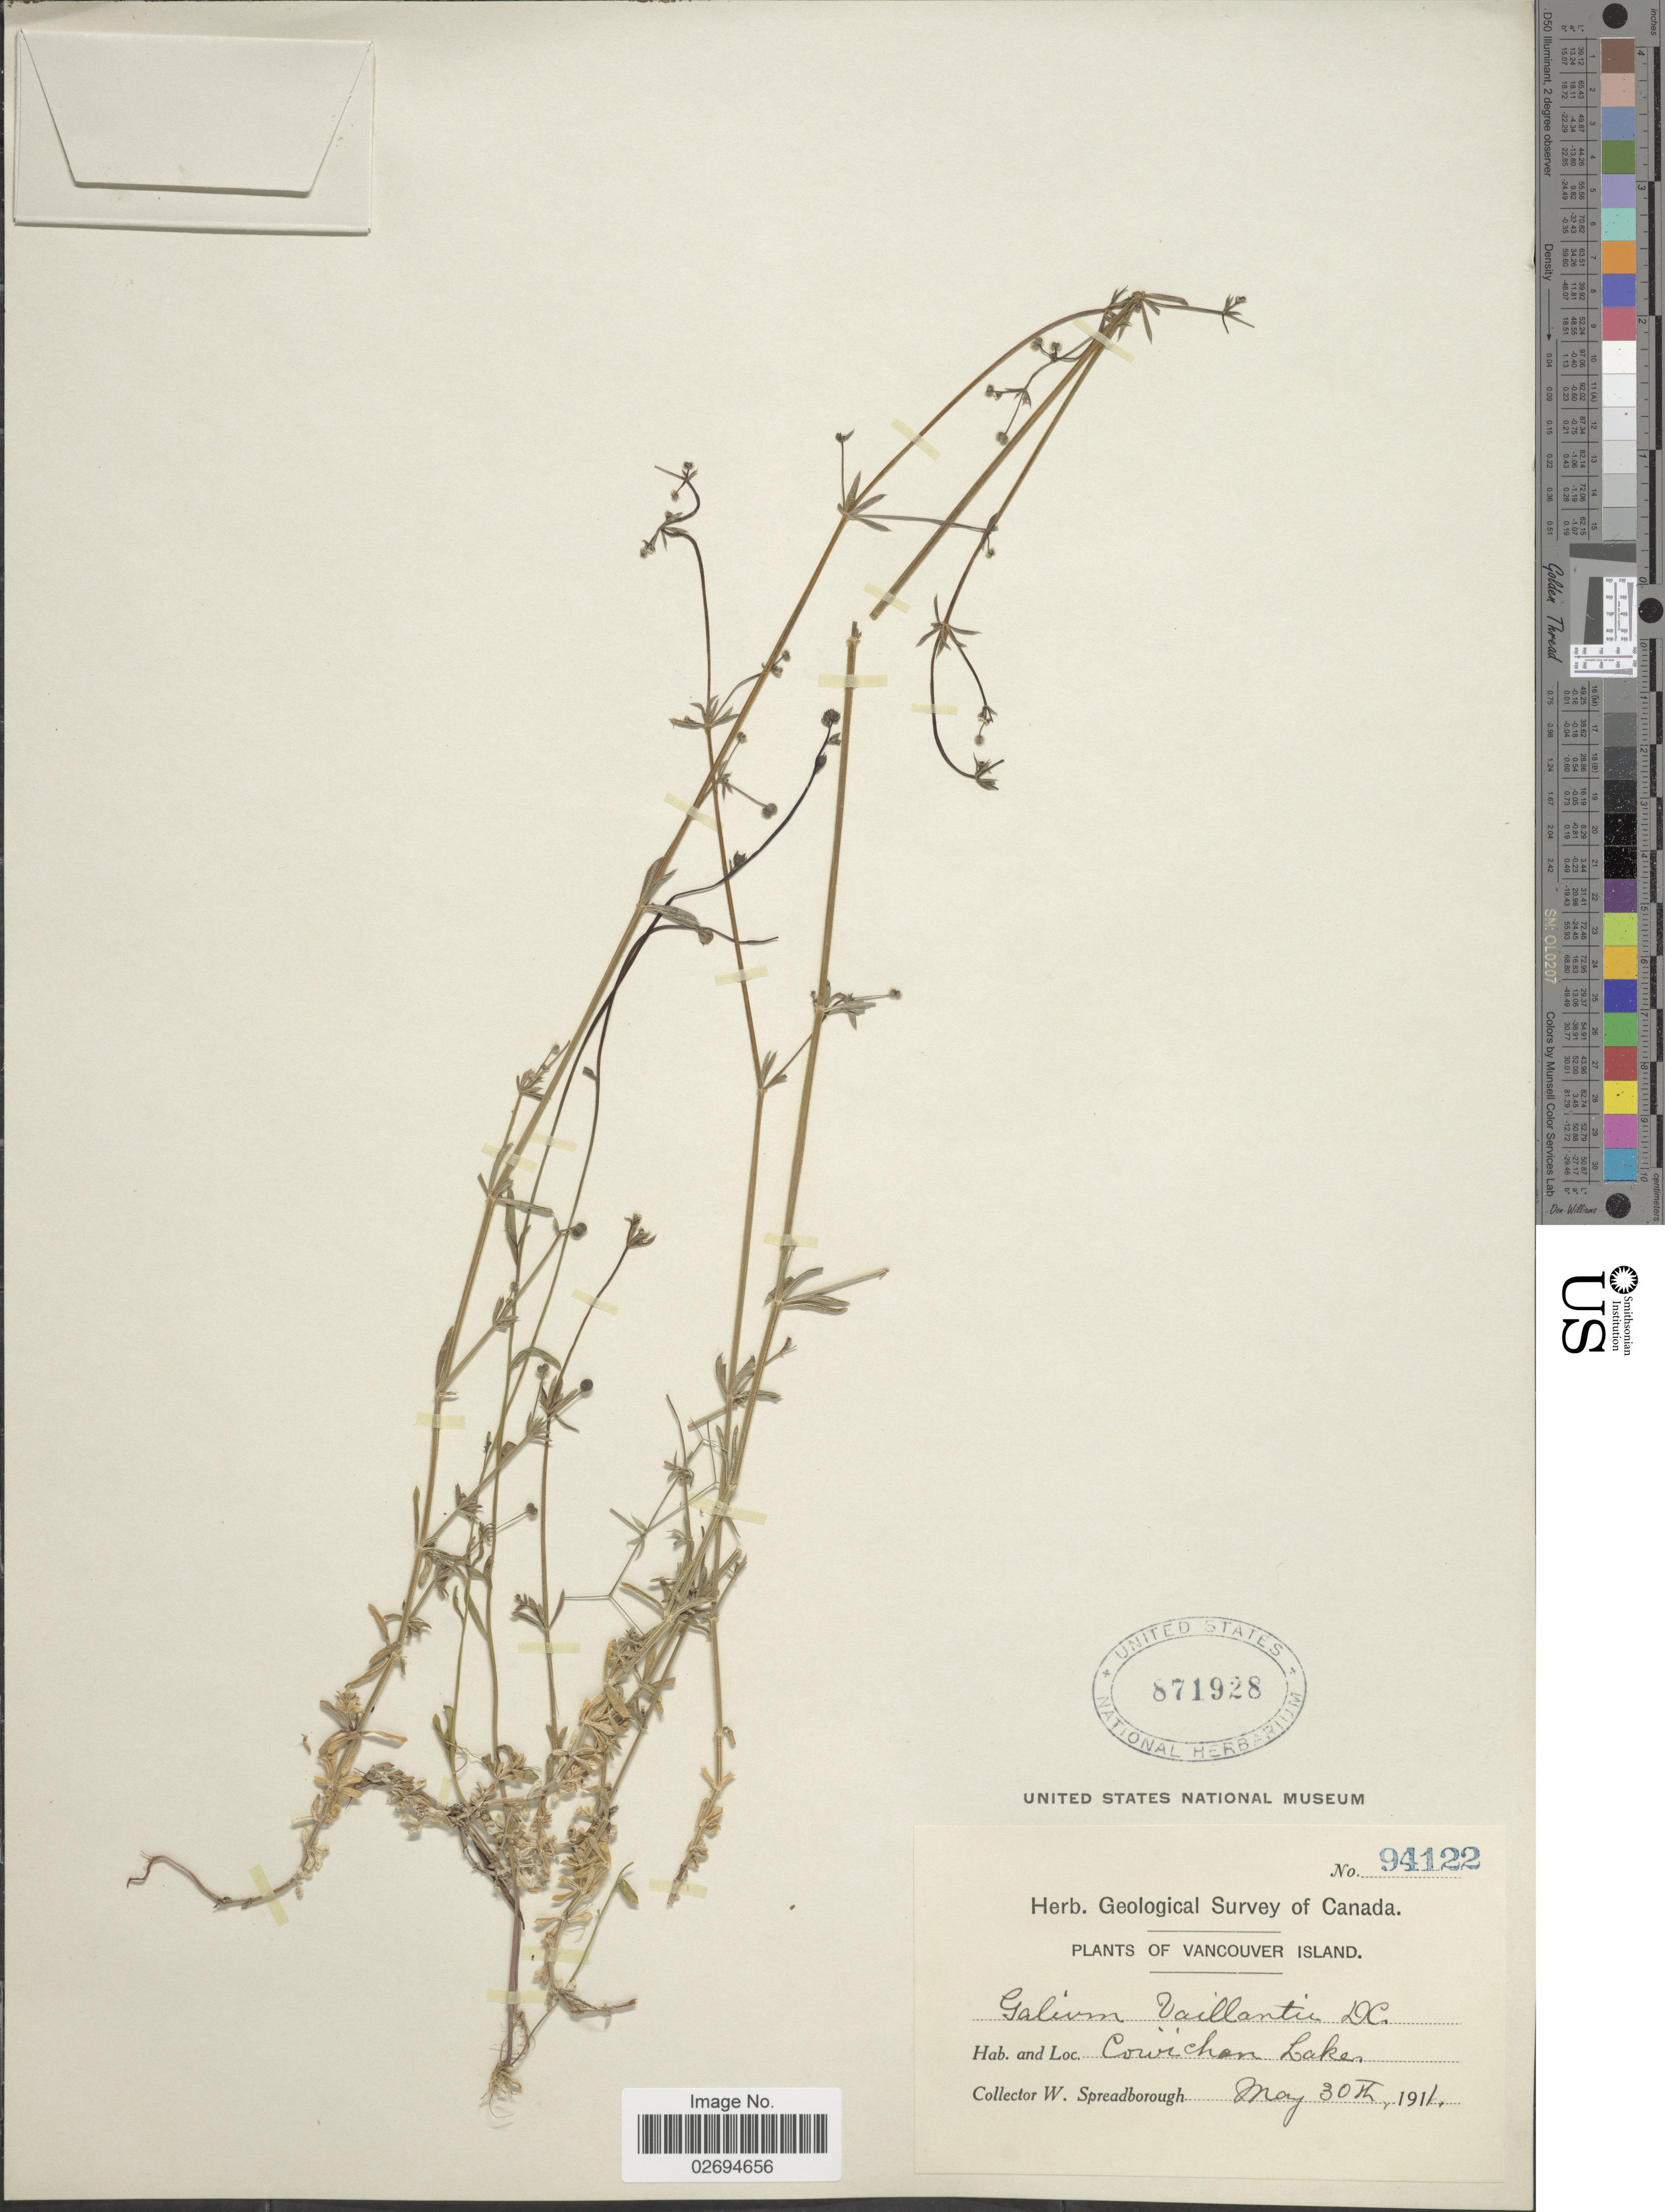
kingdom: Plantae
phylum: Tracheophyta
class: Magnoliopsida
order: Gentianales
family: Rubiaceae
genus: Galium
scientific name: Galium vaillantii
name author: DC.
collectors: W. Spreadborough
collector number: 94122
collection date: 1911-05-30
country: Canada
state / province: British Columbia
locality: Vancouver Island, Cowichan Lakes.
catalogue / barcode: US 871928